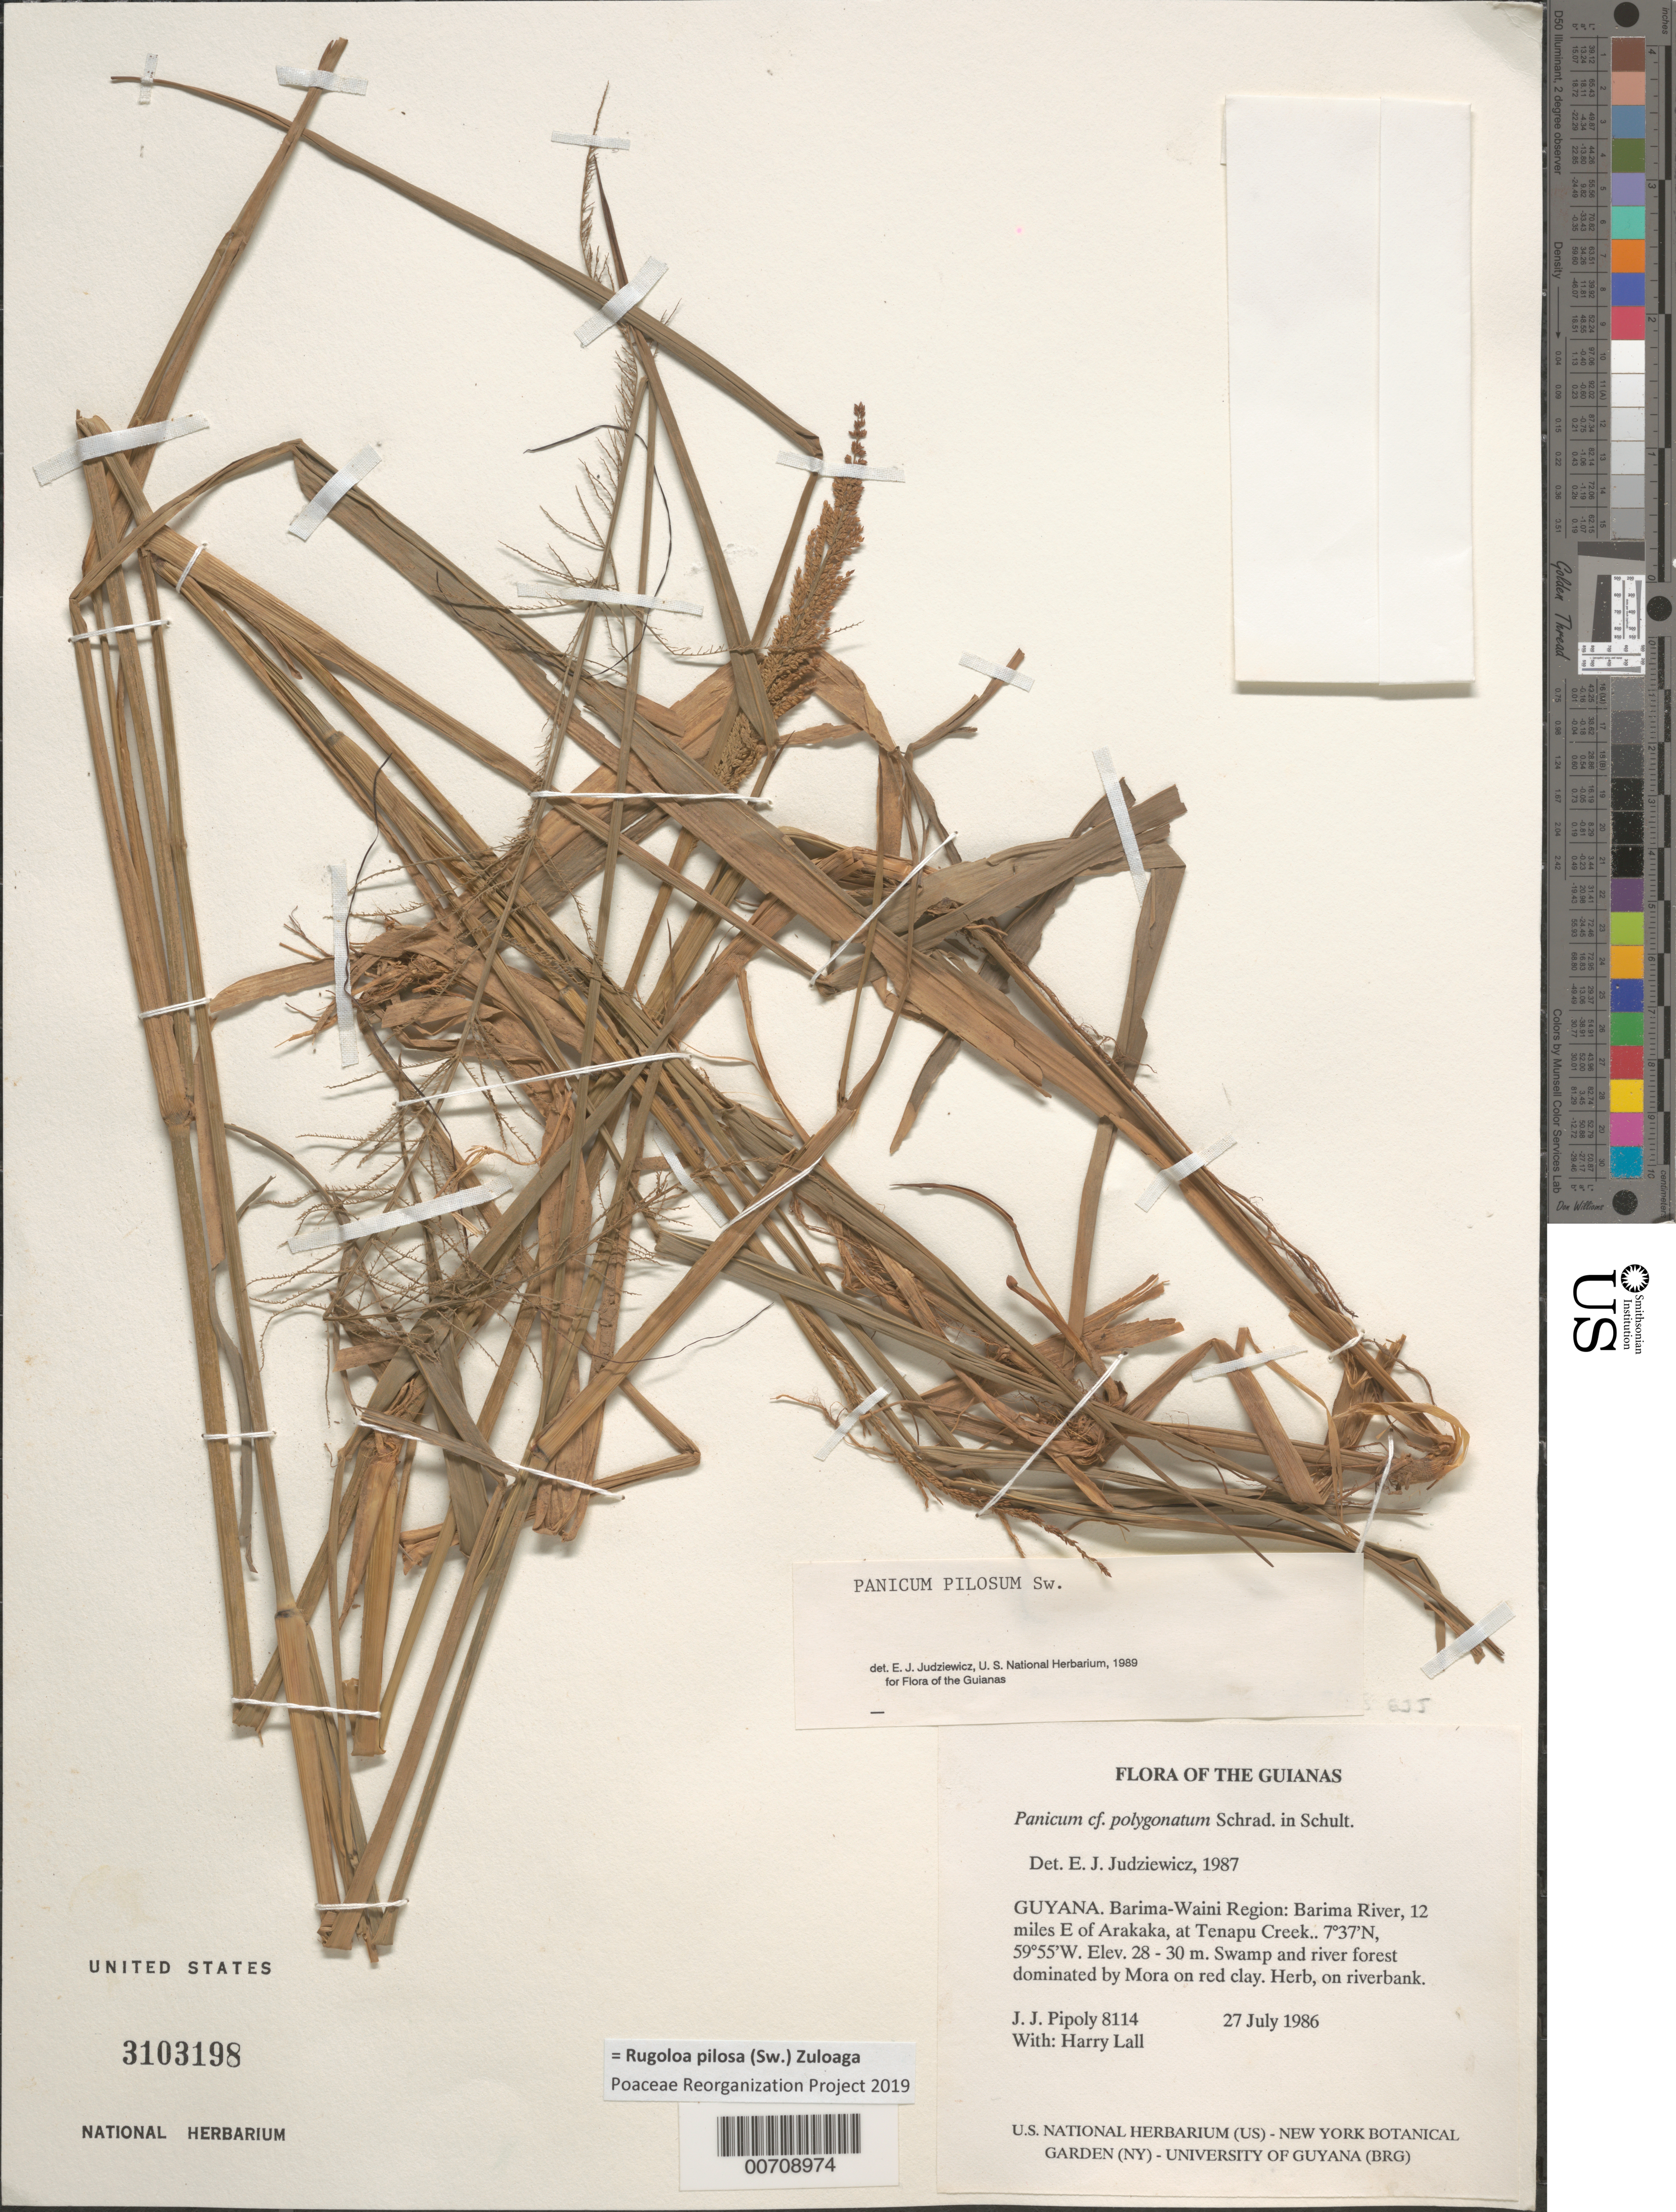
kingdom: Plantae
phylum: Tracheophyta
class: Liliopsida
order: Poales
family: Poaceae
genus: Panicum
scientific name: Panicum pilosum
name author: Sw.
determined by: Judziewicz, E. J.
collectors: J. J. Pipoly & H. Lall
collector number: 8114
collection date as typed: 27 July 1986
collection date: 1986-07-27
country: Guyana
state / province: Barima-Waini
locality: Barima River 12 mi E of Arakaka, Tenapu Creek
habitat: Swamp and river forest dominated by Mora on red clay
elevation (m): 28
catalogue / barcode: US 3103198